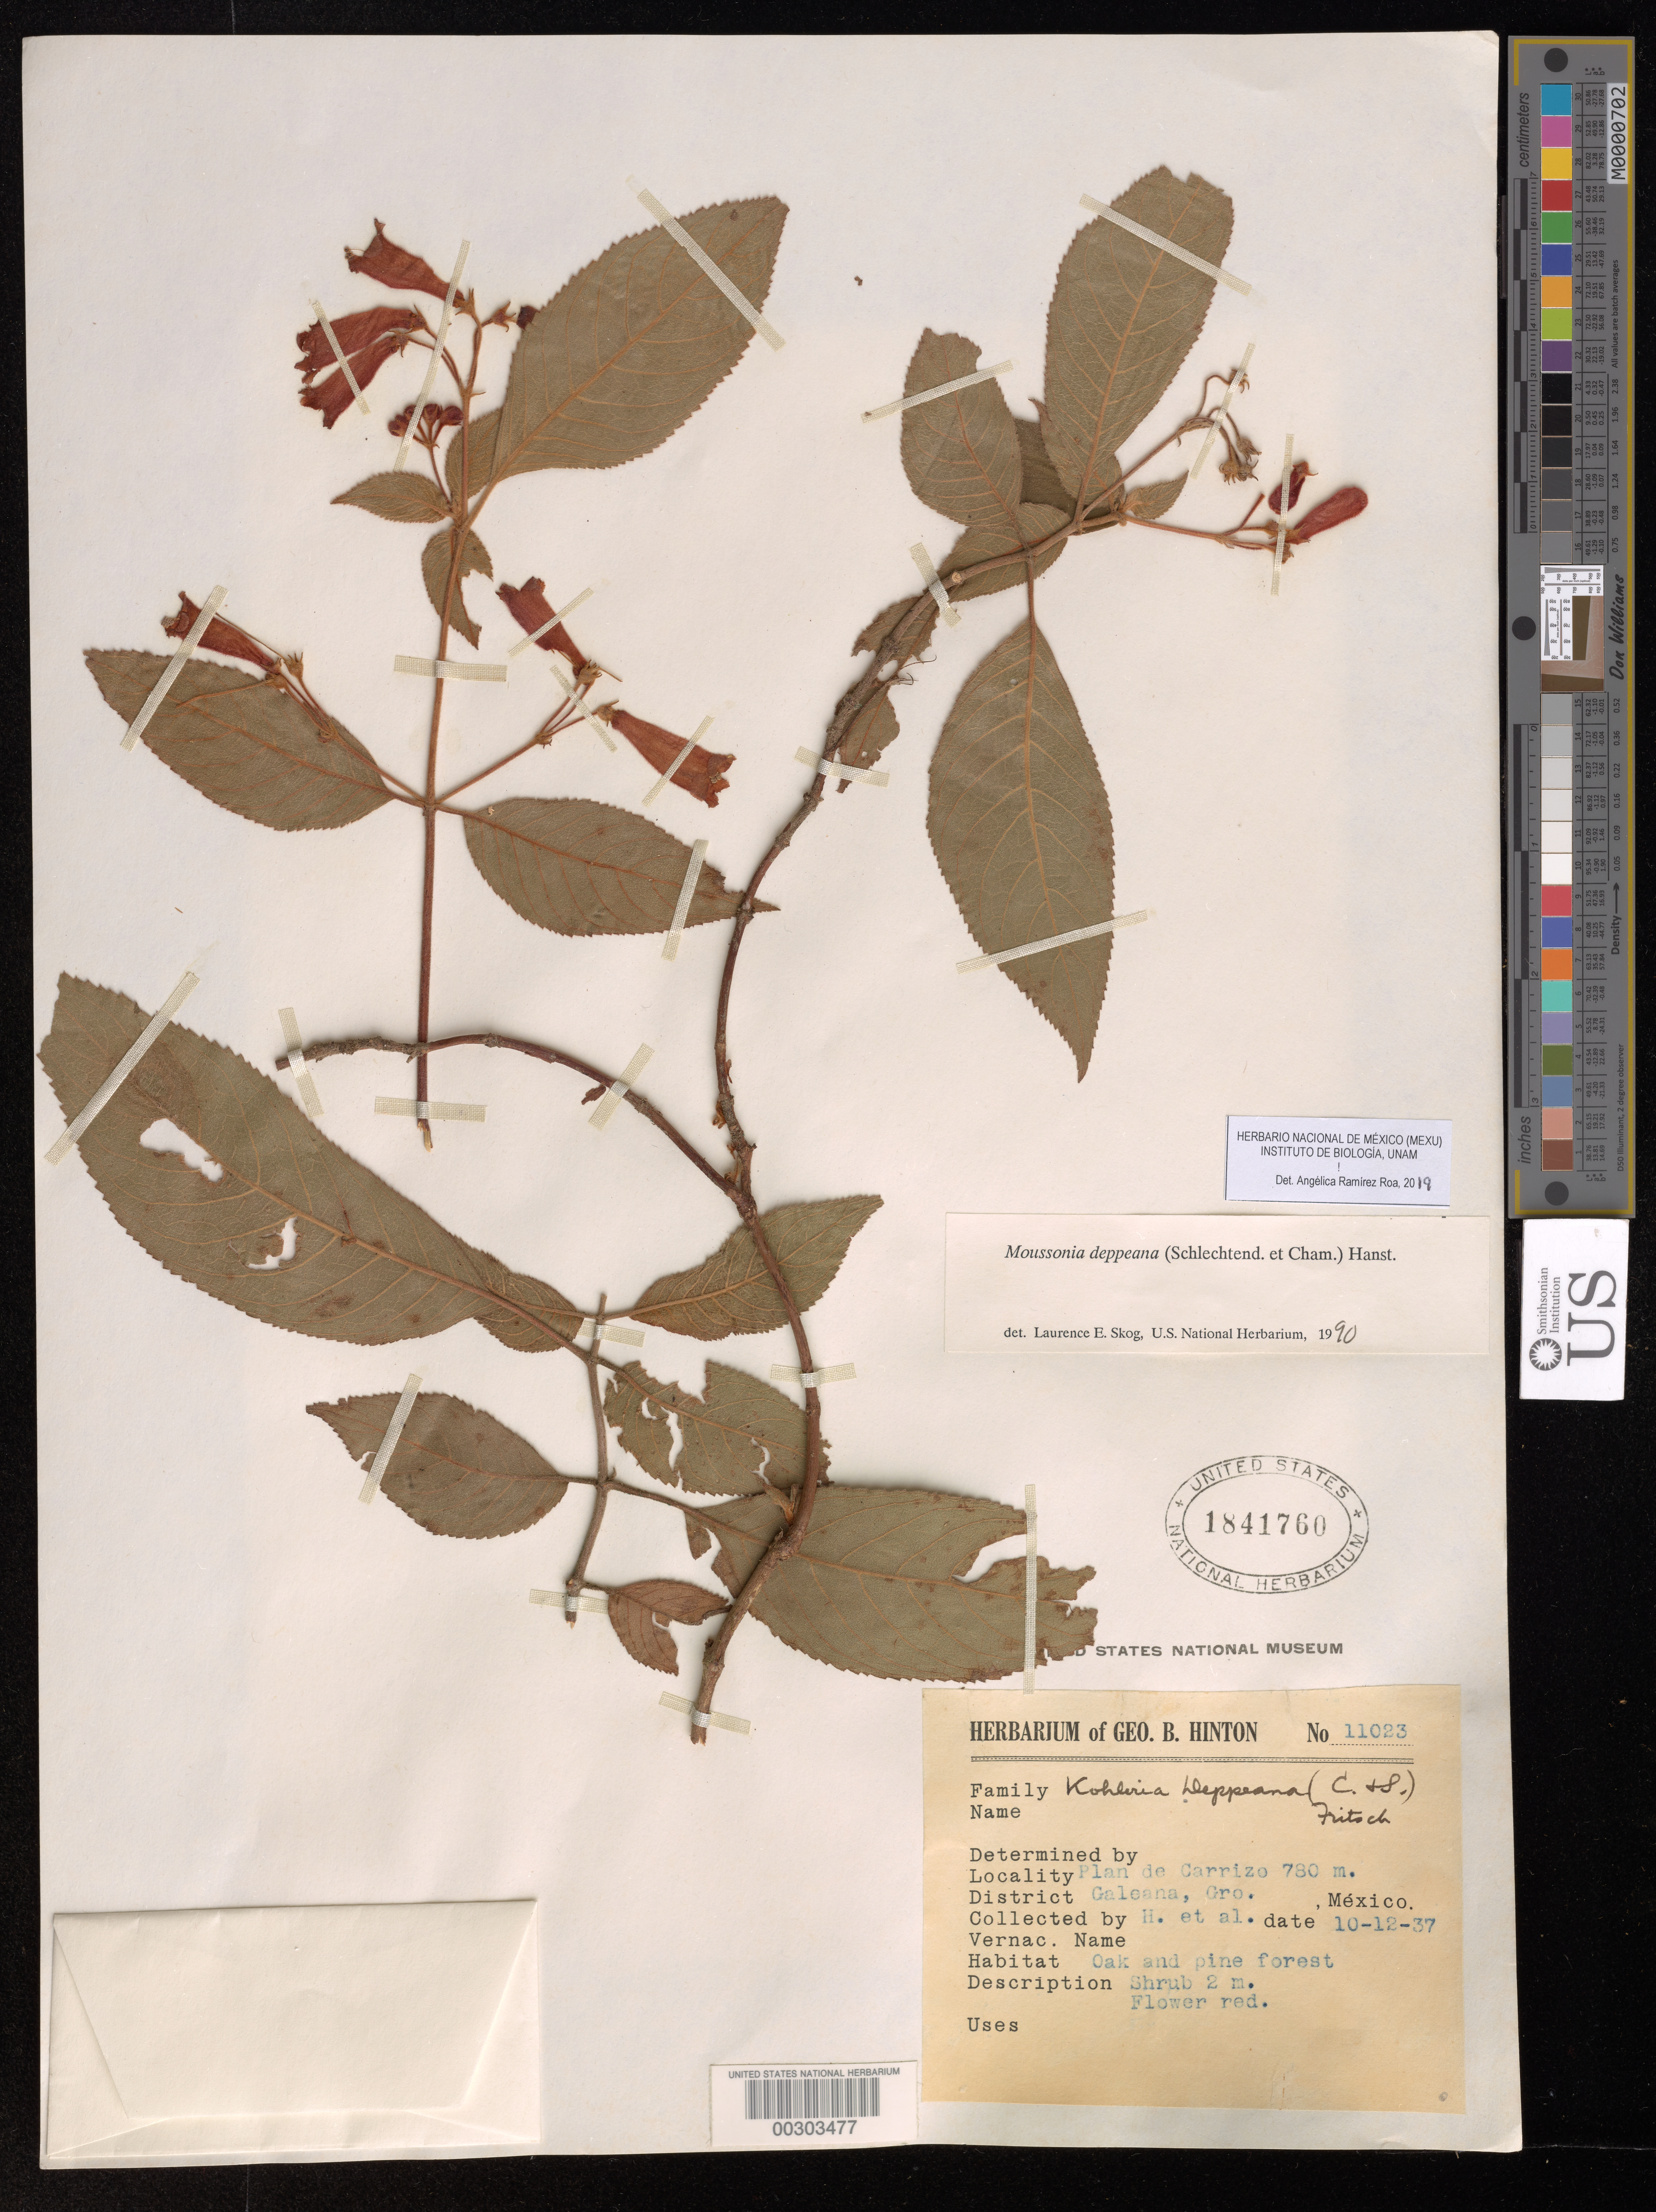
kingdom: Plantae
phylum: Tracheophyta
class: Magnoliopsida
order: Lamiales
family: Gesneriaceae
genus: Moussonia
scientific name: Moussonia deppeana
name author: (Schltdl. & Cham.) Klotzsch ex Hanst.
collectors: G. B. Hinton & et al.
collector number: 11023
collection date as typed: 12 Oct 1937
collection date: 1937-10-12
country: Mexico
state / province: Guerrero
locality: Dist. Galeana, Plan de Carrizo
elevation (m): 780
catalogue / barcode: US 1841760